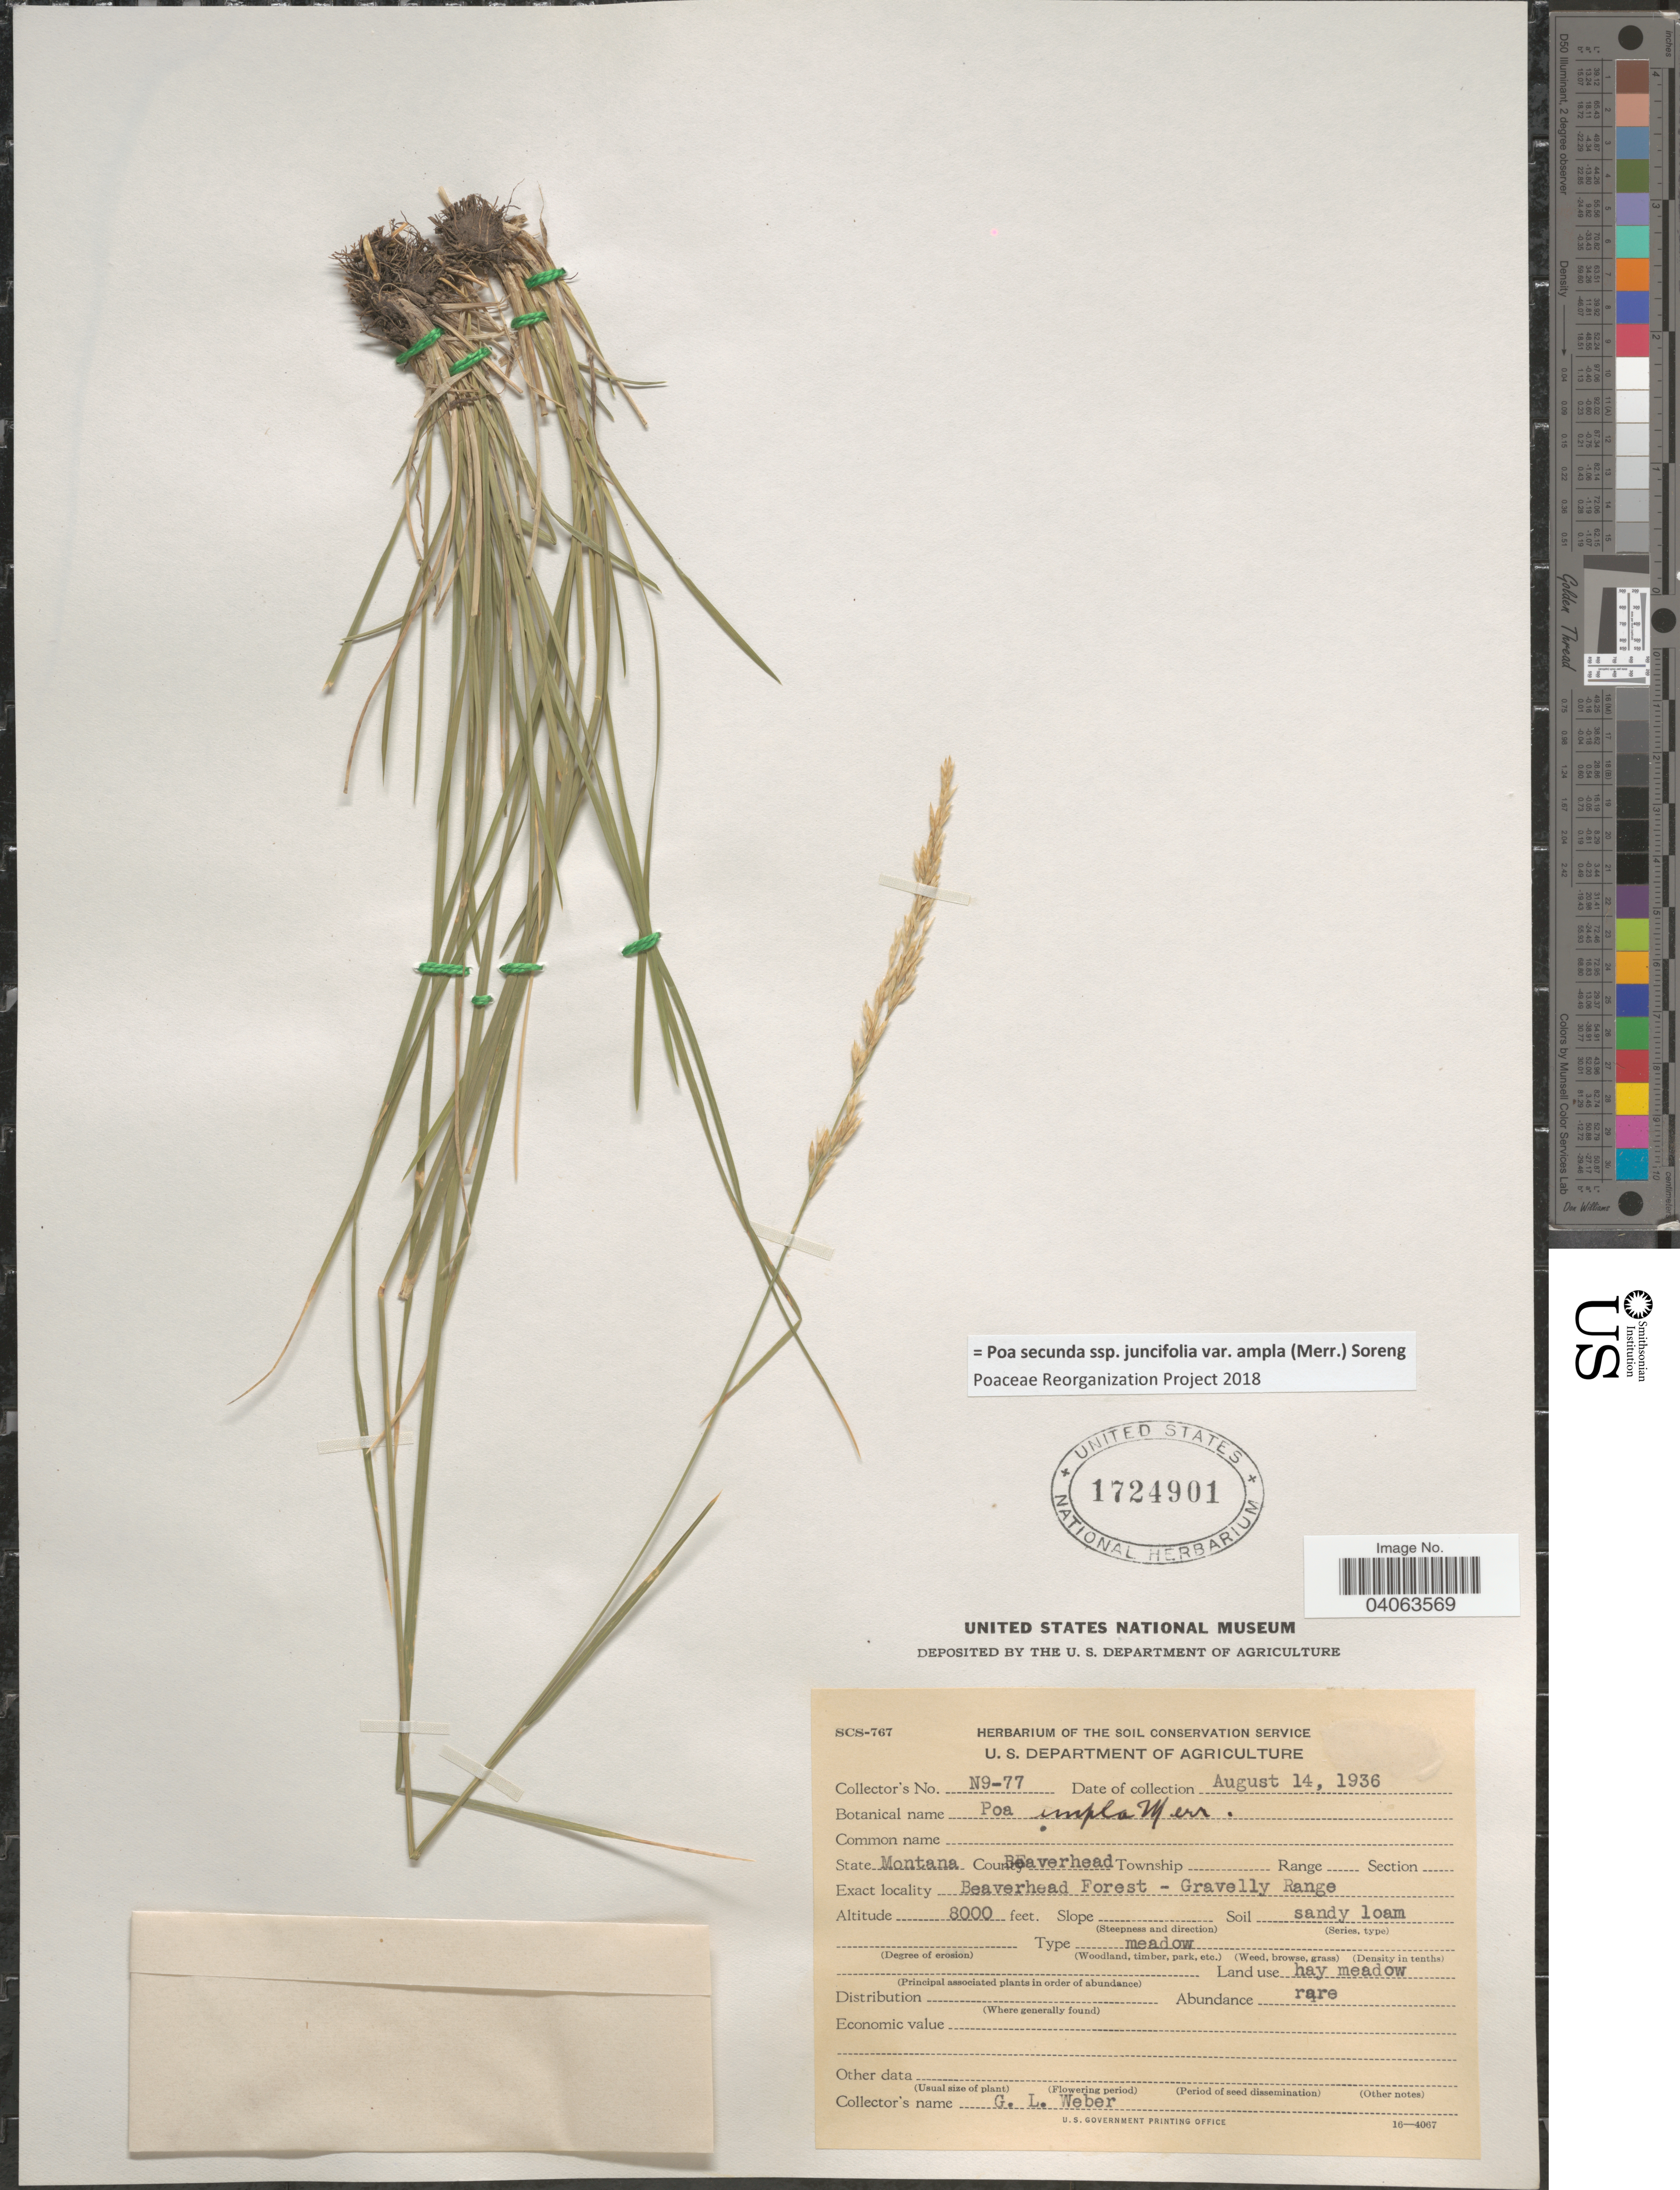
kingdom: Plantae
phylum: Tracheophyta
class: Liliopsida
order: Poales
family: Poaceae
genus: Poa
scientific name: Poa secunda subsp. juncifolia var. ampla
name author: (Merr.) Soreng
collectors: G. Weber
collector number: N9-77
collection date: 1936-08-14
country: United States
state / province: Montana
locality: County Beaverhead. Beaverhead Forest - Gravelly Range.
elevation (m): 2438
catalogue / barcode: US 1724901